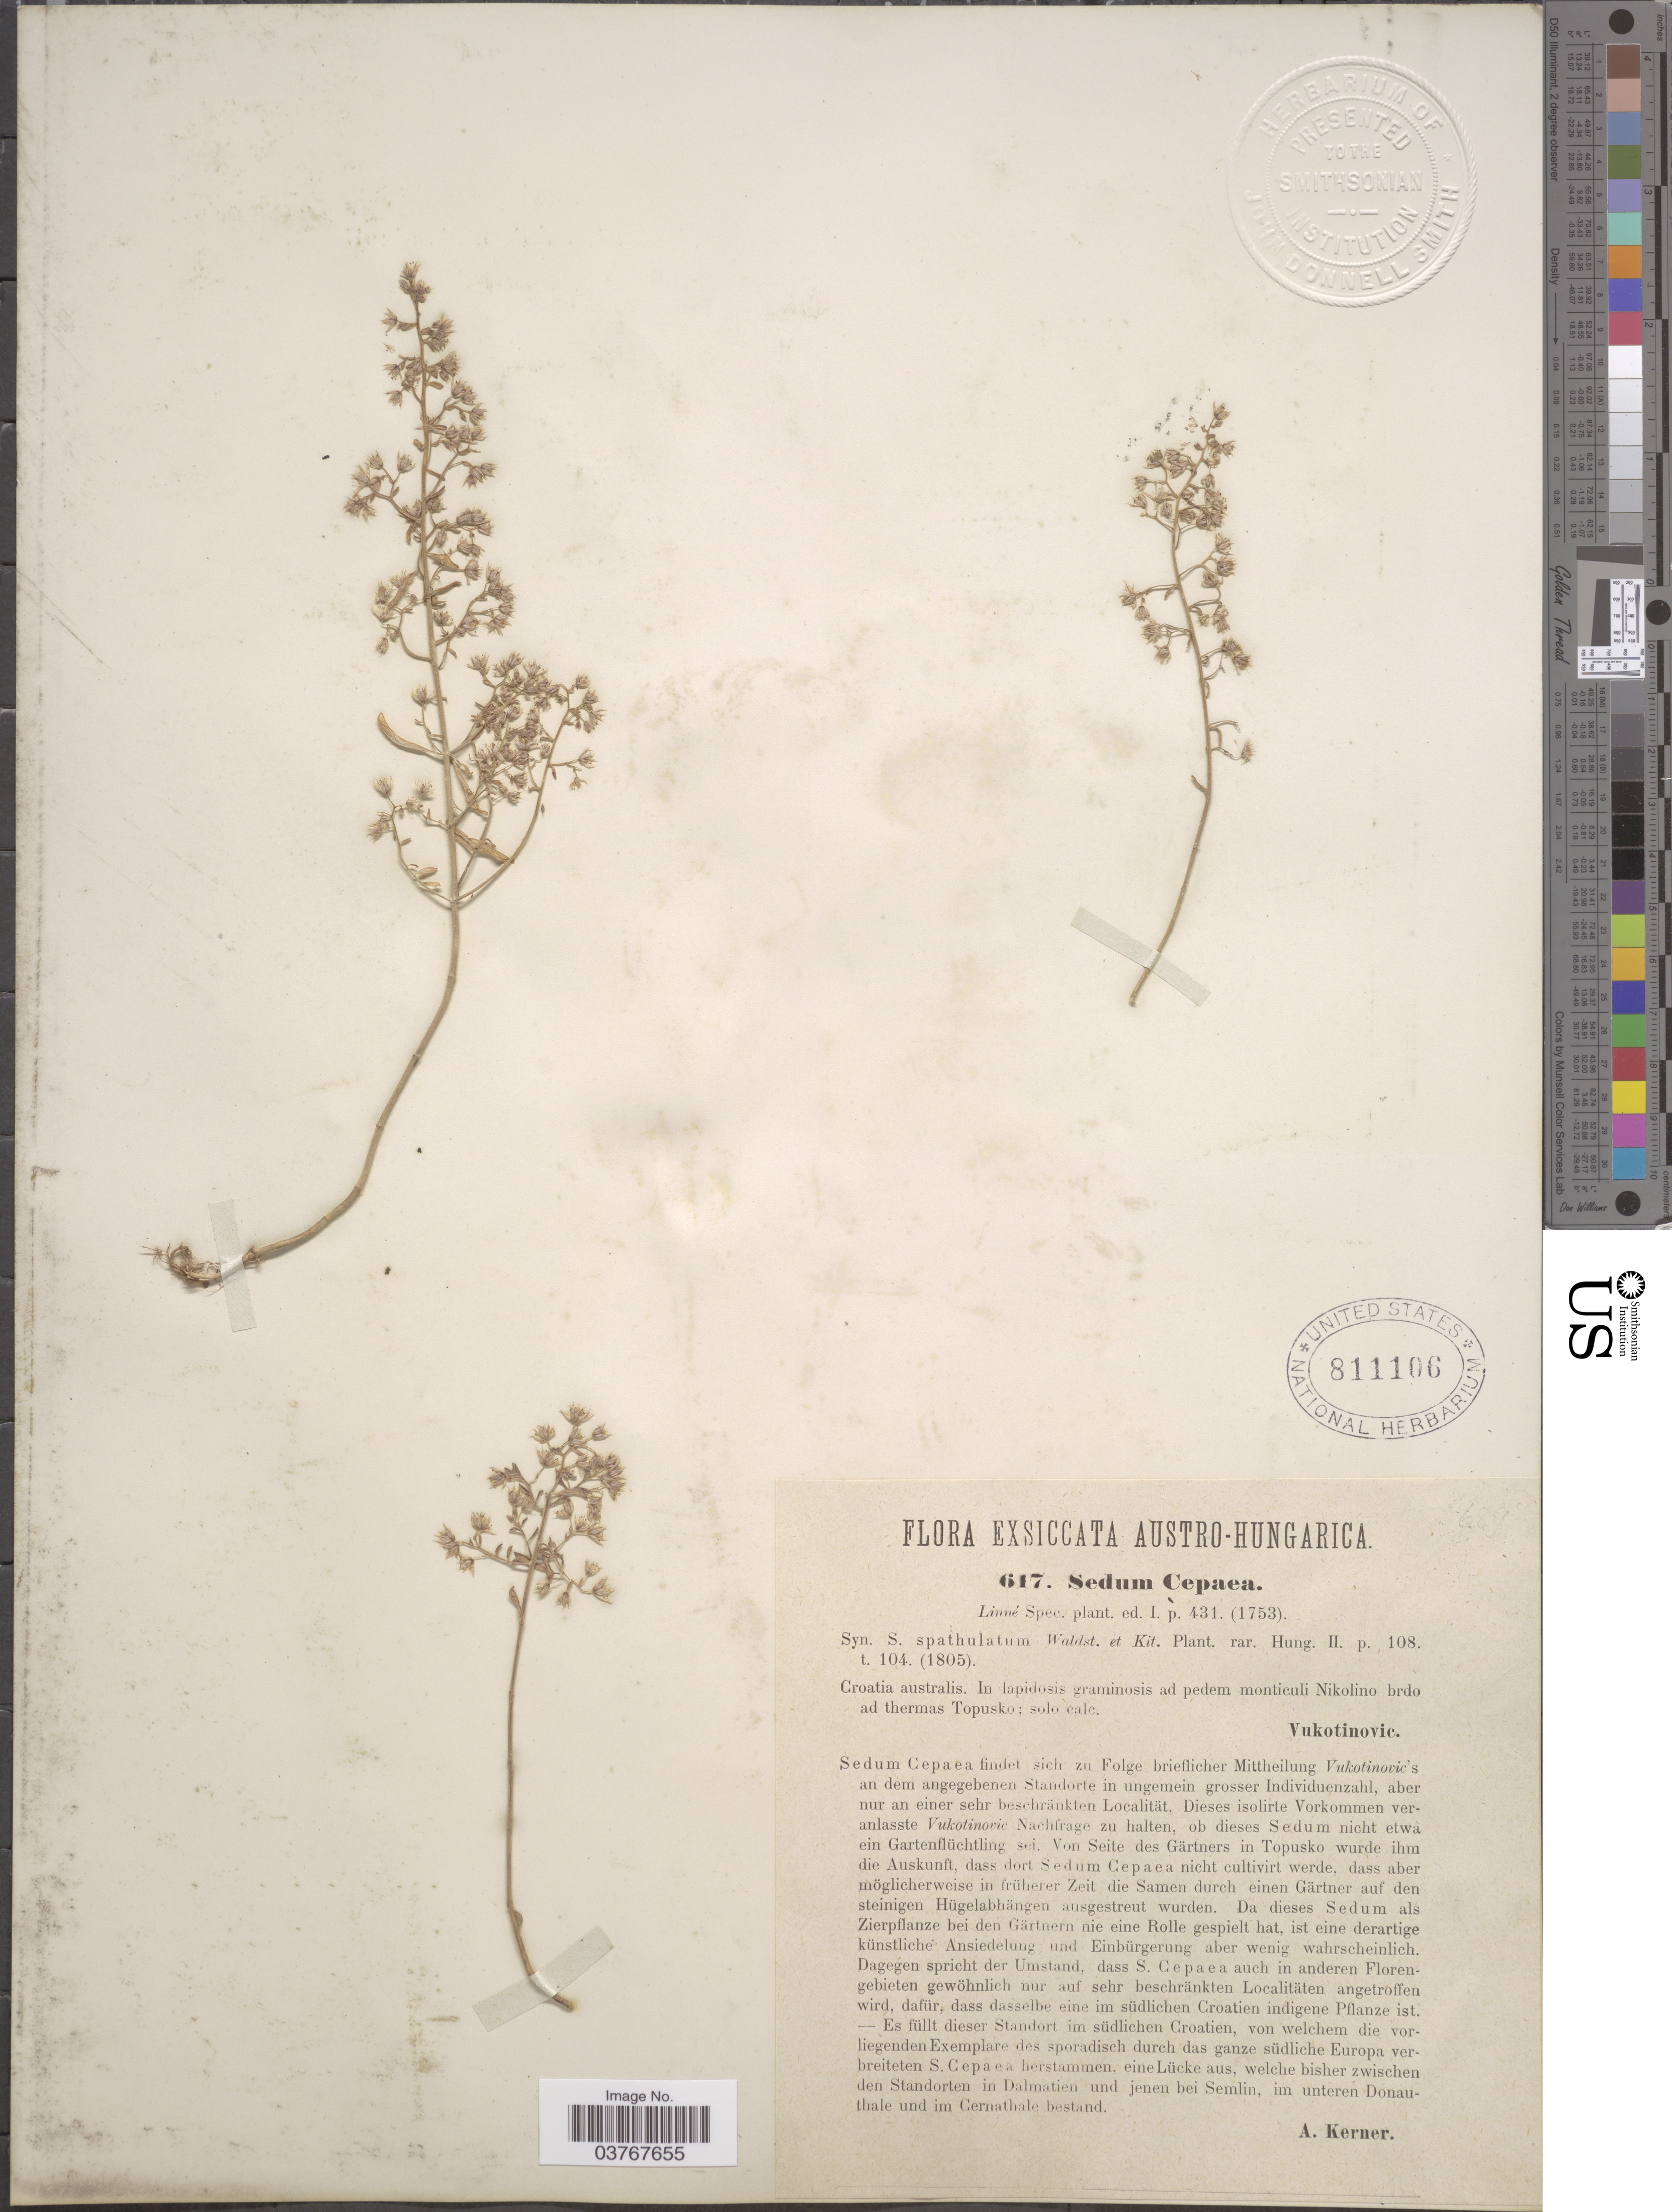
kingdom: Plantae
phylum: Tracheophyta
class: Magnoliopsida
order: Saxifragales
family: Crassulaceae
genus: Sedum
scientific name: Sedum cepaea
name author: L.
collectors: Vukotinovic & A. Kerner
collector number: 617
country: Croatia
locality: Austro-Hungarica. Croatia australis. In lapidosis graminosis ad pedem monticuli Nikolino brdo ad thermas Topusko.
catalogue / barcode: US 811106